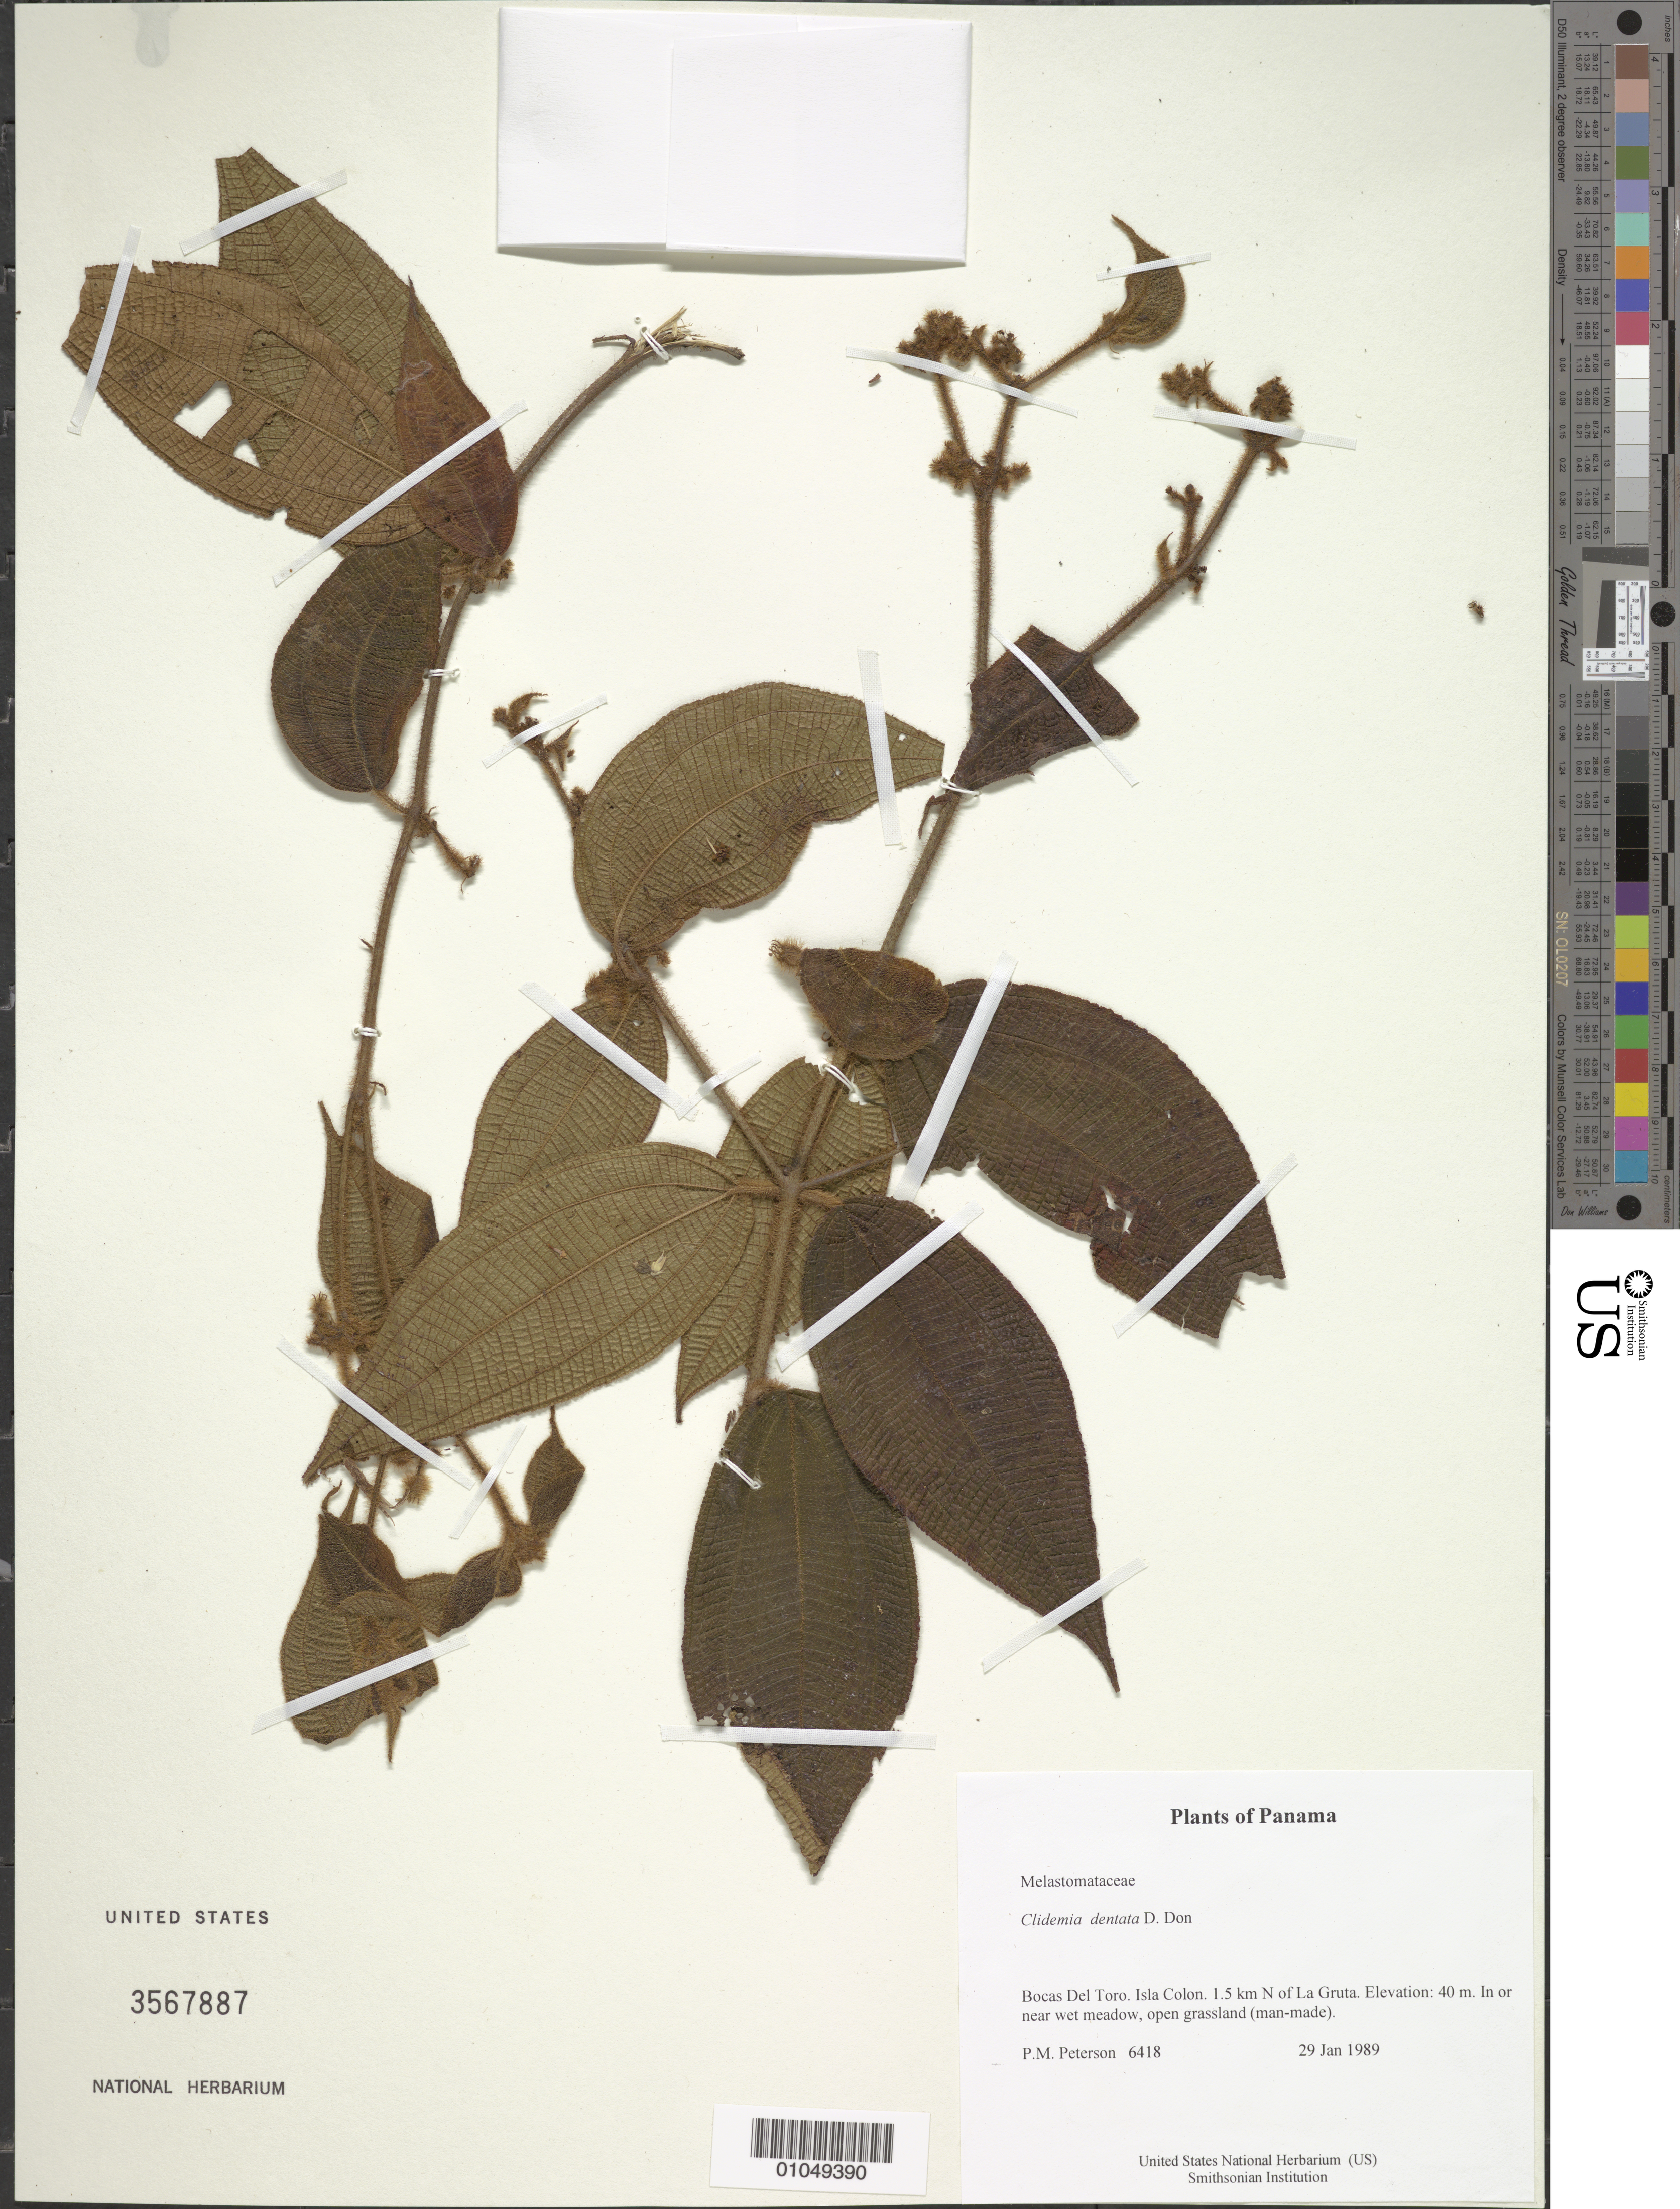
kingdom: Plantae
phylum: Tracheophyta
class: Magnoliopsida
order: Myrtales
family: Melastomataceae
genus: Clidemia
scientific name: Clidemia dentata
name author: D. Don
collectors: P. M. Peterson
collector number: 06418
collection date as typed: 29 Jan 1989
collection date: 1989-01-29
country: Panama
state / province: Bocas del Toro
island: Colón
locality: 1.5 km N of La Gruta.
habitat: In or near wet meadow, open grassland (man-made).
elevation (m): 40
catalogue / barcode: US 3567887